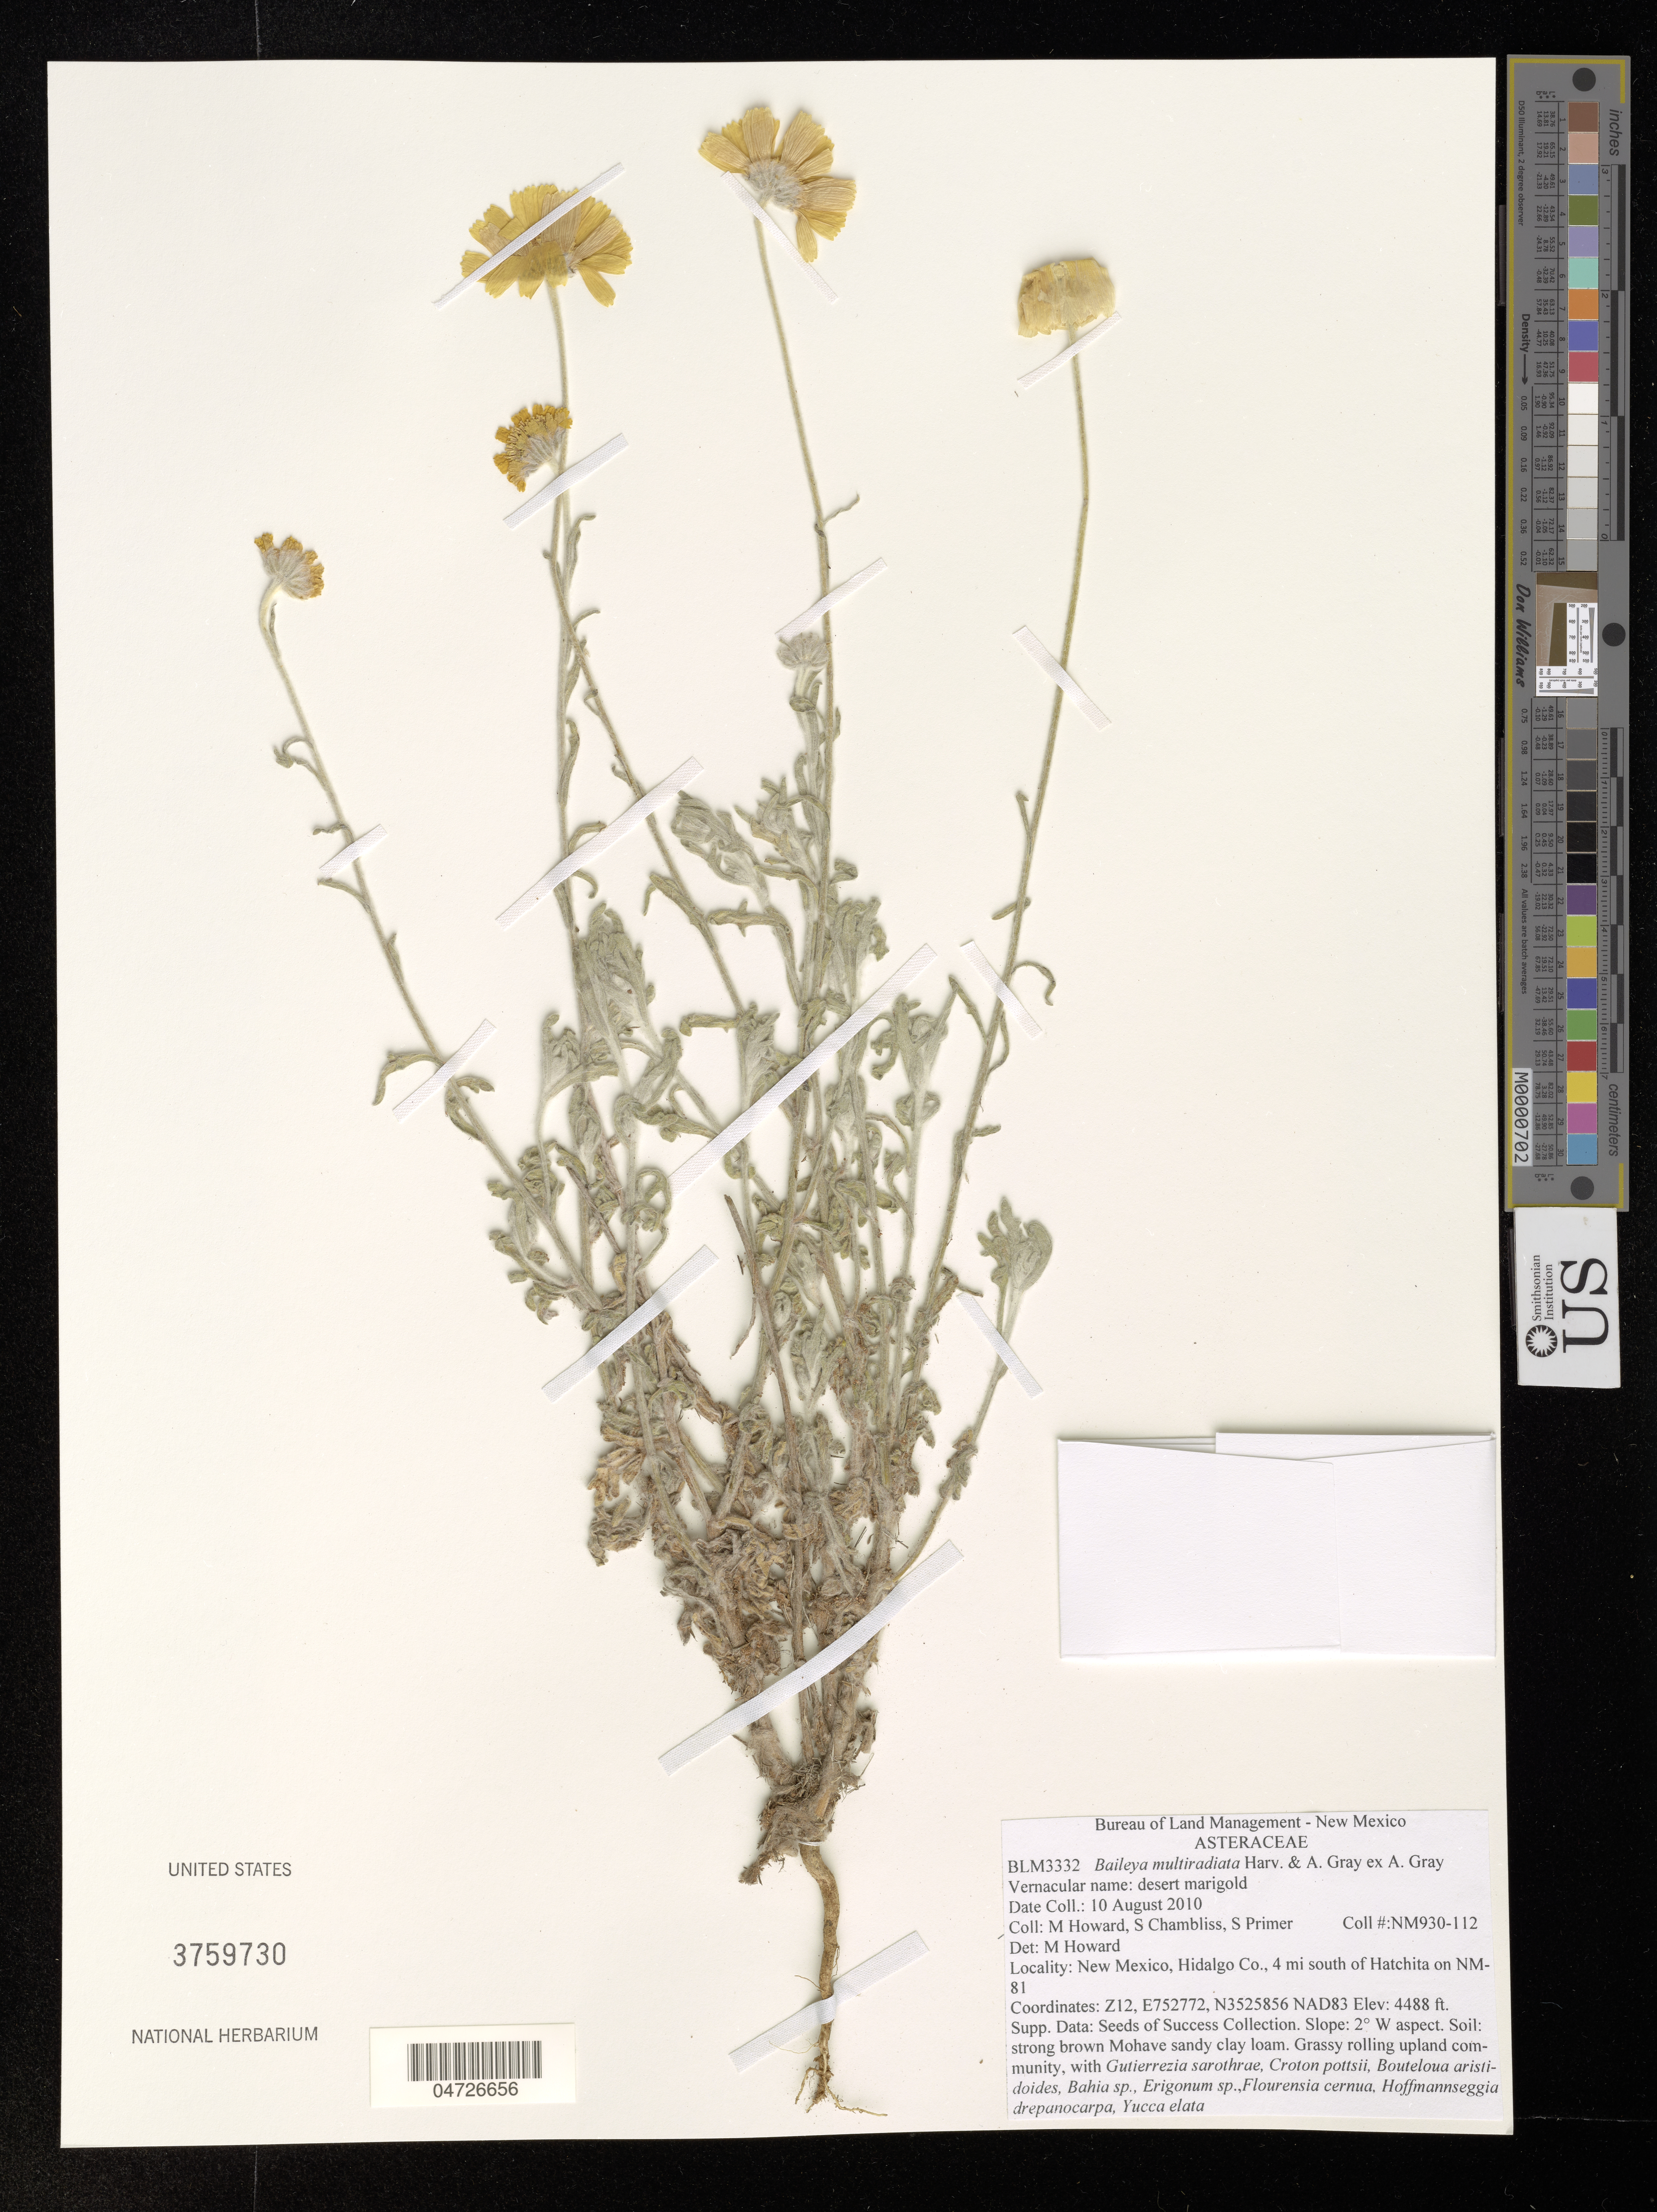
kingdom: Plantae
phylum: Tracheophyta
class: Magnoliopsida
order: Asterales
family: Asteraceae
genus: Baileya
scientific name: Baileya multiradiata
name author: Harv. ex A. Gray & A. Gray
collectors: M. Howard, S. Chambliss & S. Primer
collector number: NM930-112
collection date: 2010-08-10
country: United States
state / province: New Mexico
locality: Hidalgo Co., 4 mi south of Hatchita on NM-81.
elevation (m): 1368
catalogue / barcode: US 3759730